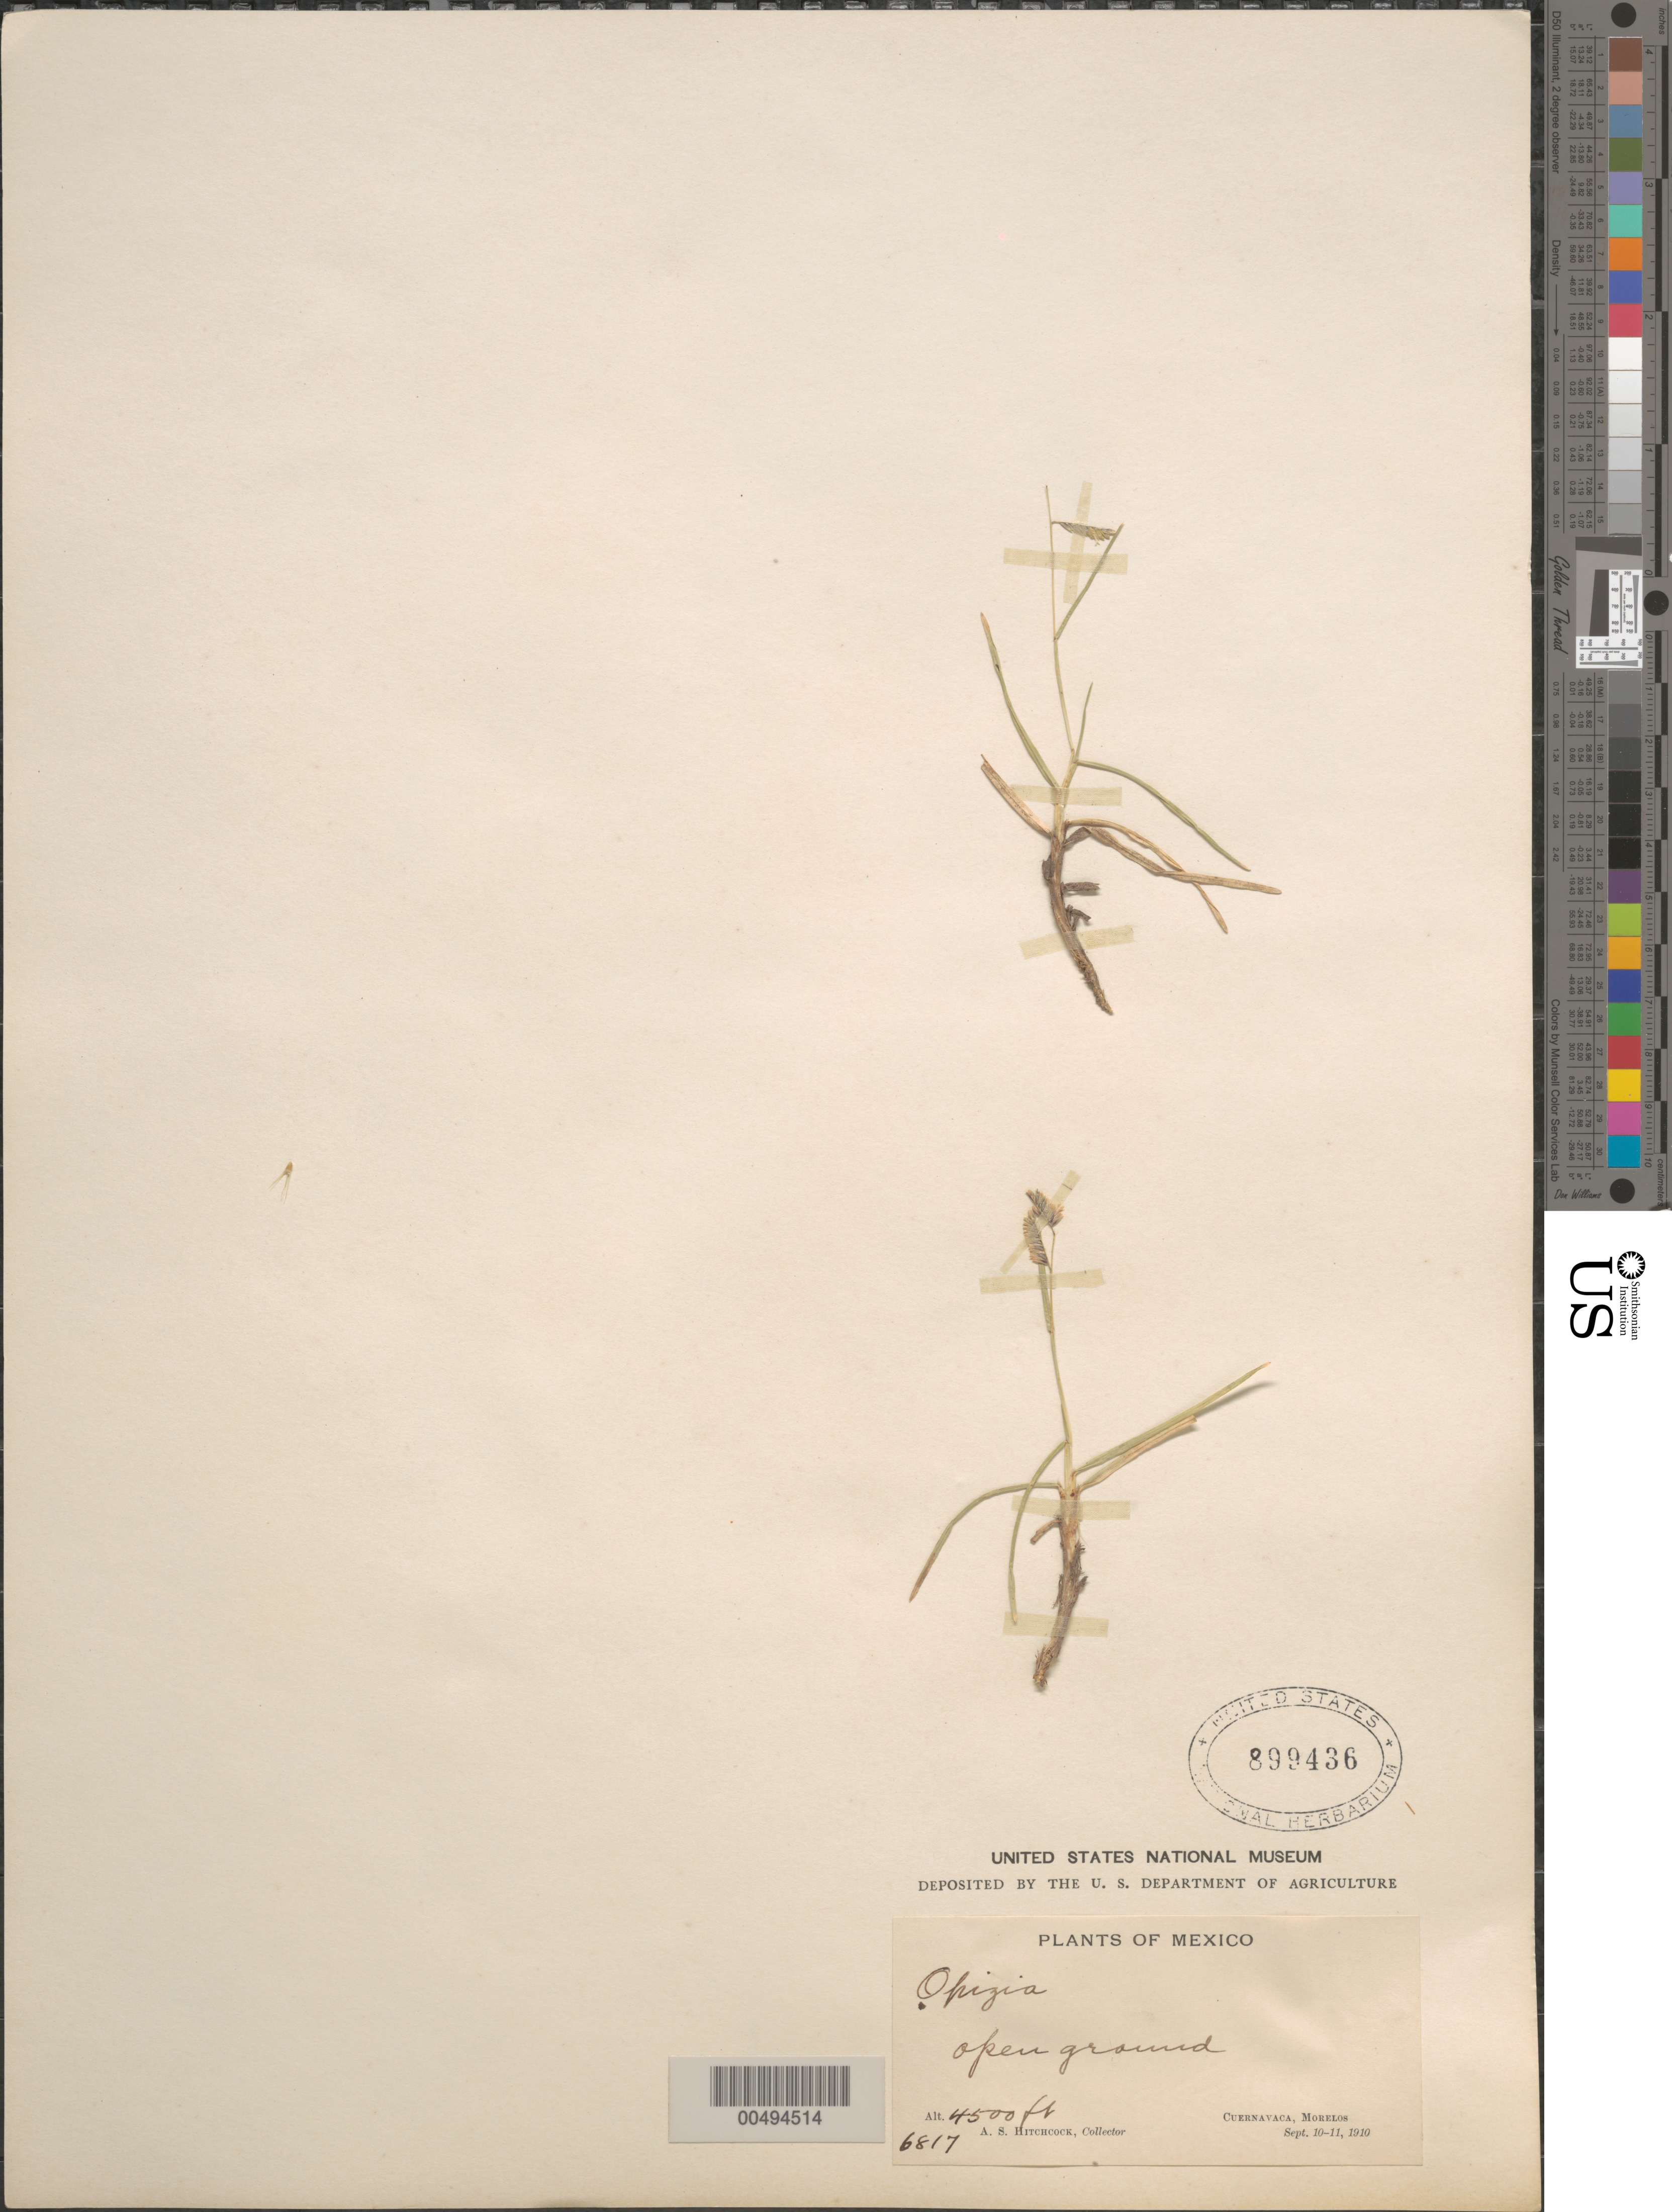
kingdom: Plantae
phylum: Tracheophyta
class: Liliopsida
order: Poales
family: Poaceae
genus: Opizia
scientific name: Opizia stolonifera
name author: J. Presl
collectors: A. S. Hitchcock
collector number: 6817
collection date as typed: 10 Sep 1910 to 11 Sep 1910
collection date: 1910-09-11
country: Mexico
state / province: Morelos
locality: Cuernavaca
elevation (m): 1372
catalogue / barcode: US 899436